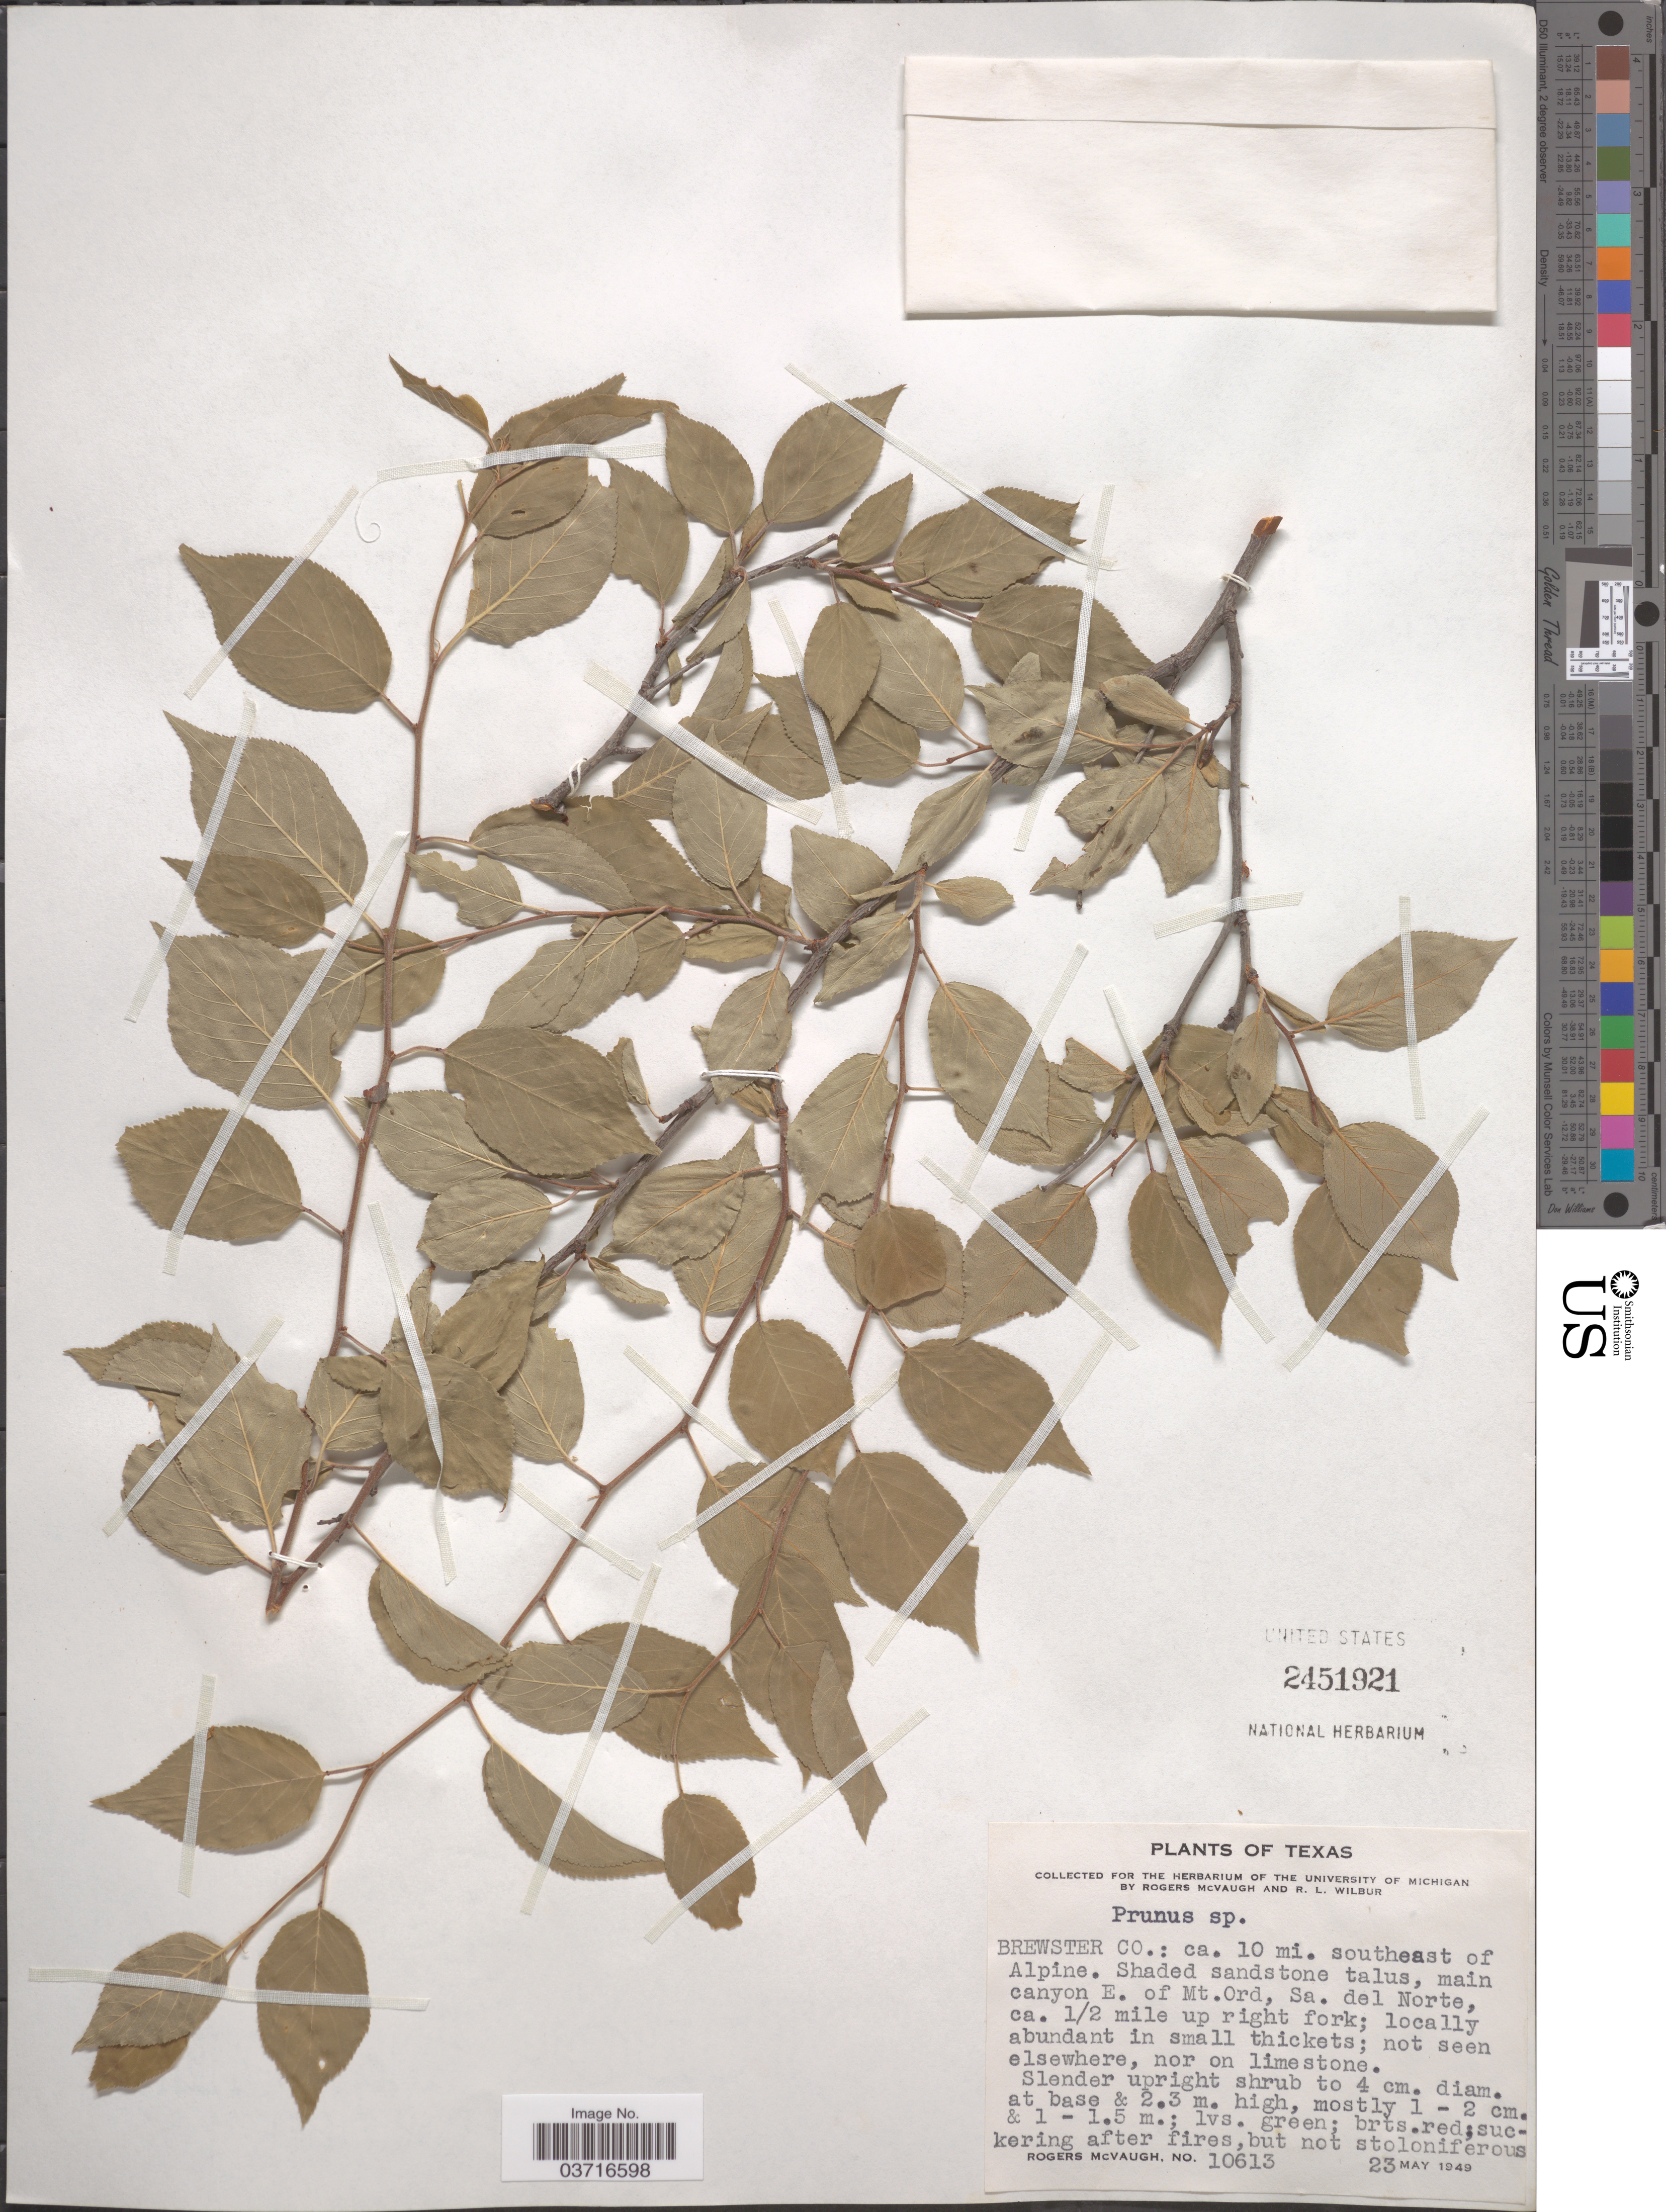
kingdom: Plantae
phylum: Tracheophyta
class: Magnoliopsida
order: Rosales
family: Rosaceae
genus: Prunus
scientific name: Prunus sp.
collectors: R. McVaugh & R. L. Wilbur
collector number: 10613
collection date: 1949-05-23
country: United States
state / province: Texas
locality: Brewster Co.: ca. 10 mi. southeast of Alpine. Main canyon E. of Mt. Ord, Sa. del Norte, ca. ½ mile up right fork.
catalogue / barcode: US 2451921